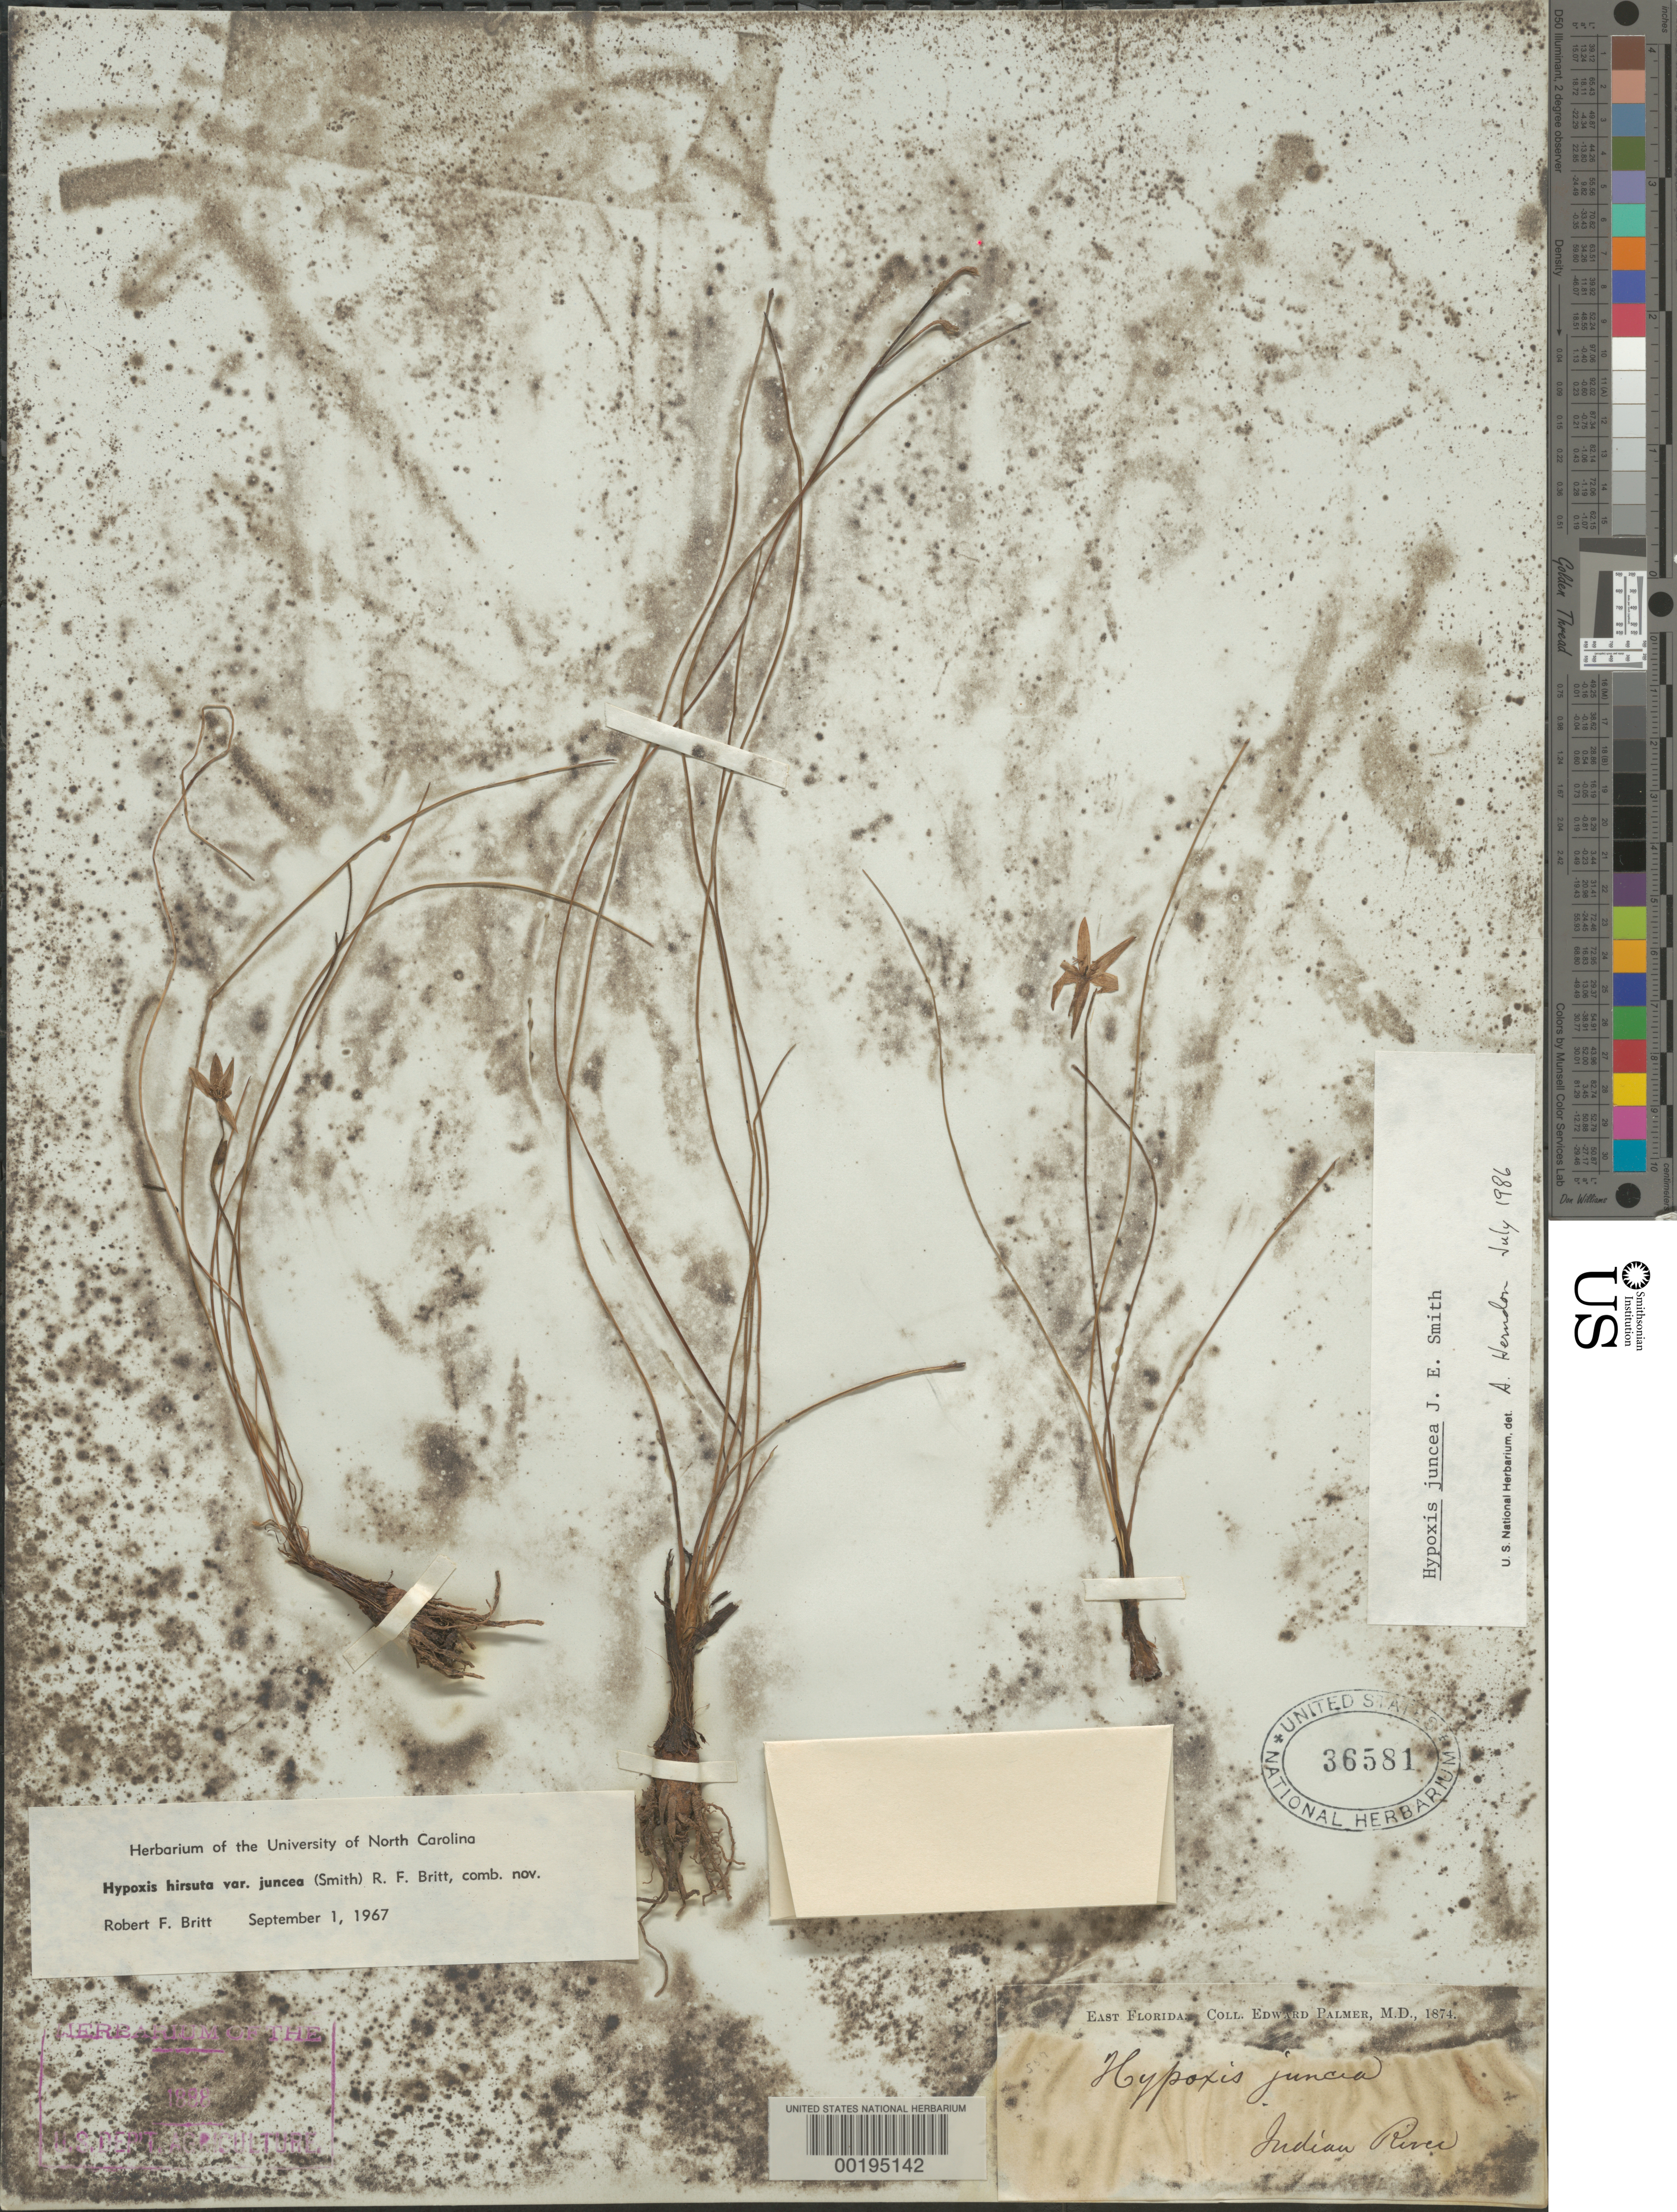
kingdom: Plantae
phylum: Tracheophyta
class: Liliopsida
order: Asparagales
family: Hypoxidaceae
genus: Hypoxis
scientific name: Hypoxis juncea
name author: Small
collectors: E. Palmer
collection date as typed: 1874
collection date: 1874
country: United States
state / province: Florida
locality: Indian river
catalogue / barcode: US 36581